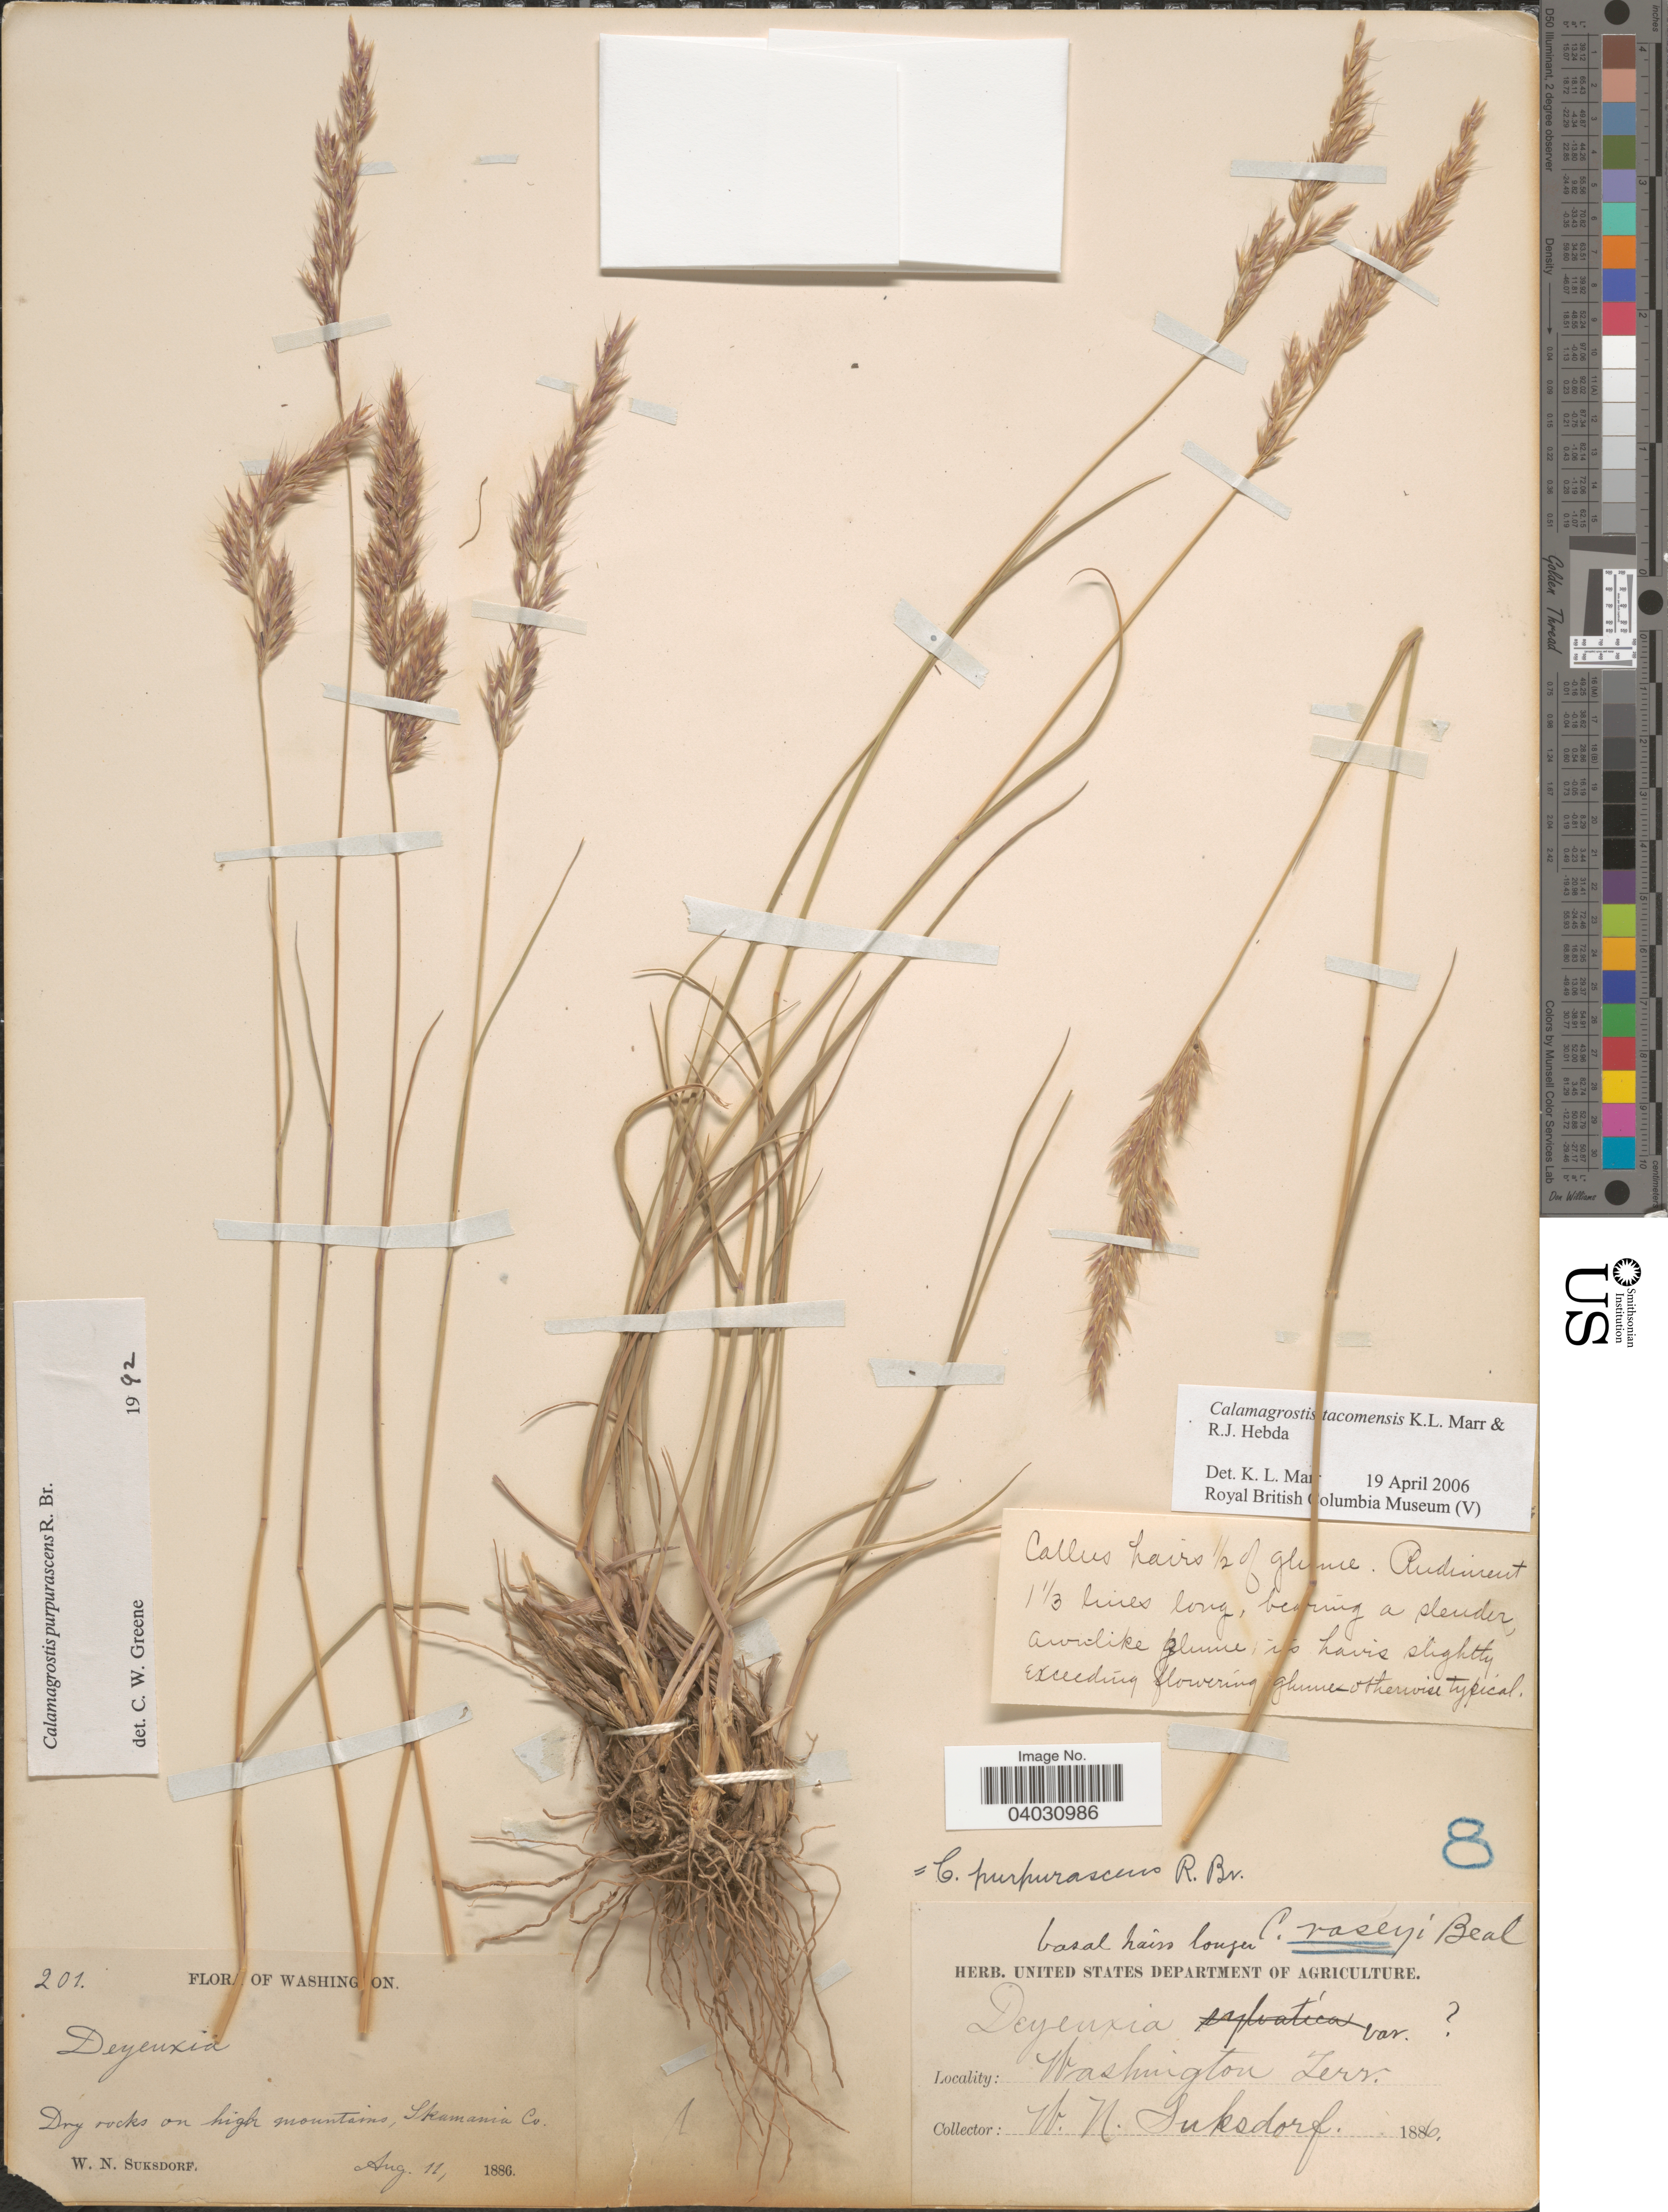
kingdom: Plantae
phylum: Tracheophyta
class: Liliopsida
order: Poales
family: Poaceae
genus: Calamagrostis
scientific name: Calamagrostis tacomensis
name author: K. Marr & Hebda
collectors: W. N. Suksdorf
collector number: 201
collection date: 1886-08-11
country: United States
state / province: Washington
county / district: Skamania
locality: On high mountains, Skamania County. Washington Terr.